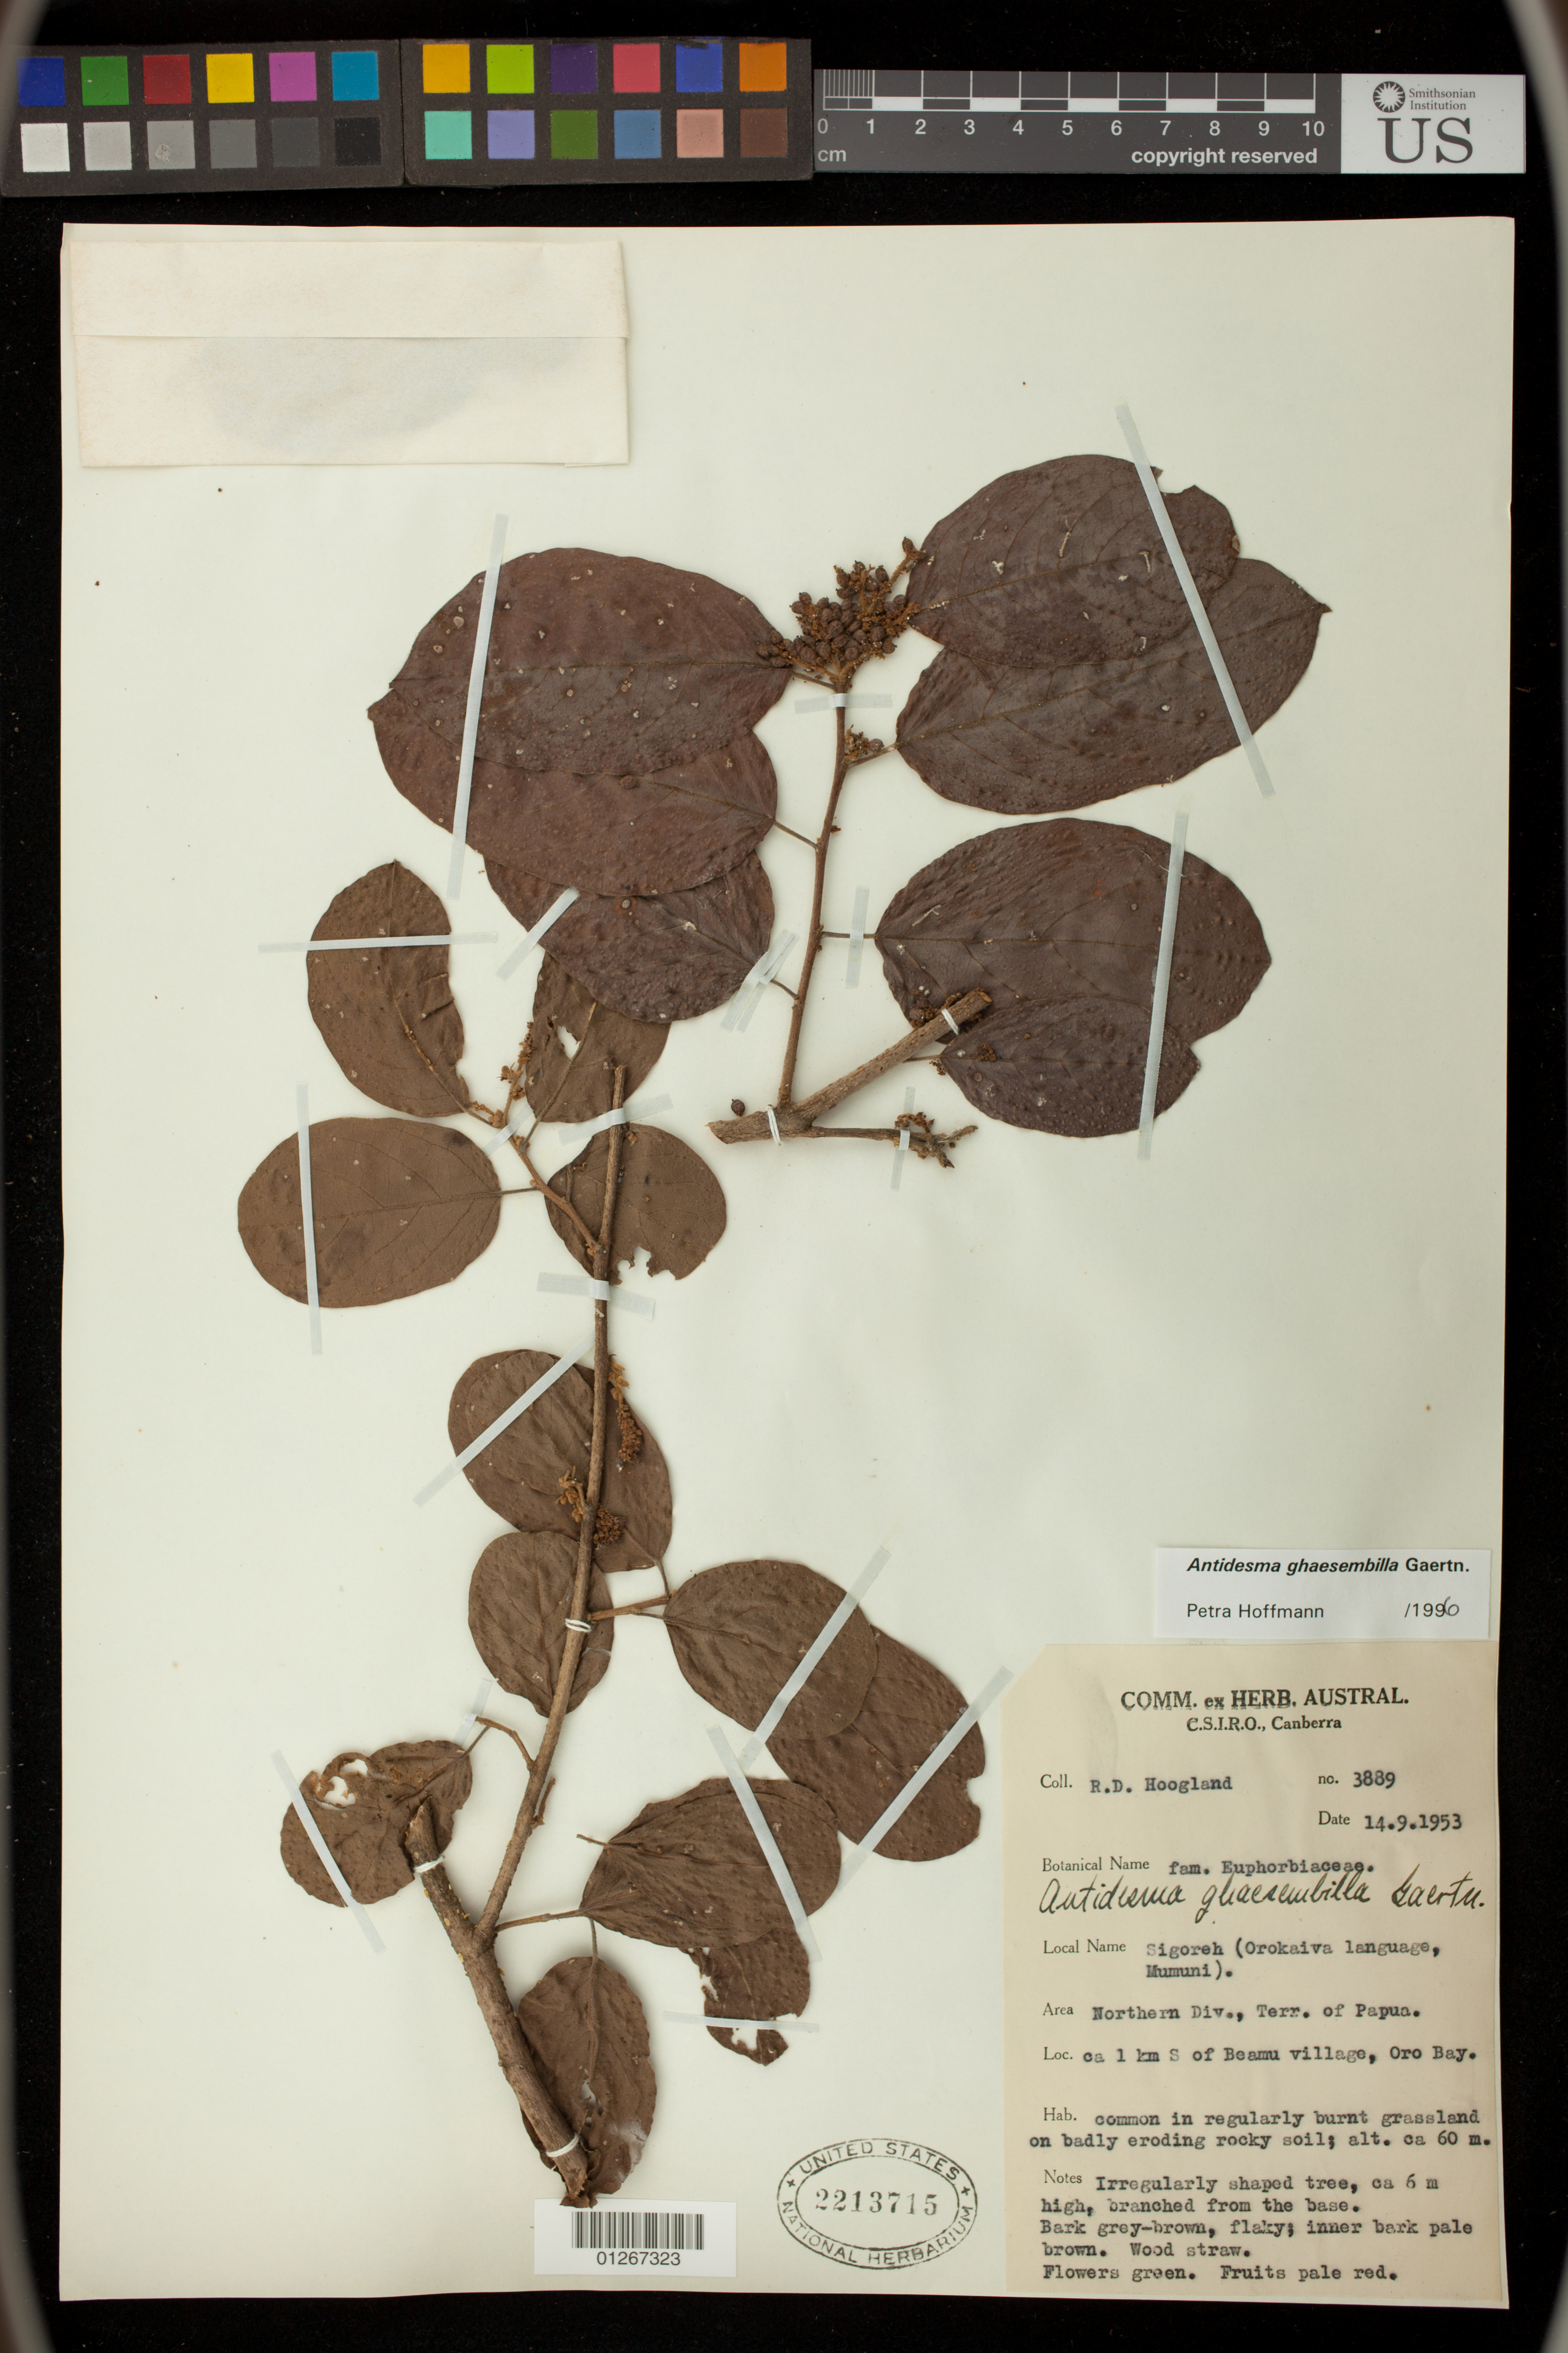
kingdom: Plantae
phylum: Tracheophyta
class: Magnoliopsida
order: Malpighiales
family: Phyllanthaceae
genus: Antidesma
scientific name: Antidesma ghaesembilla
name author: Gaertn.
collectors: R. D. Hoogland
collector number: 3889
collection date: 1953-09-14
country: Papua New Guinea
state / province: Northern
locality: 1 km S of Beamu village, Oro Bay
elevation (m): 60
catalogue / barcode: US 2213715